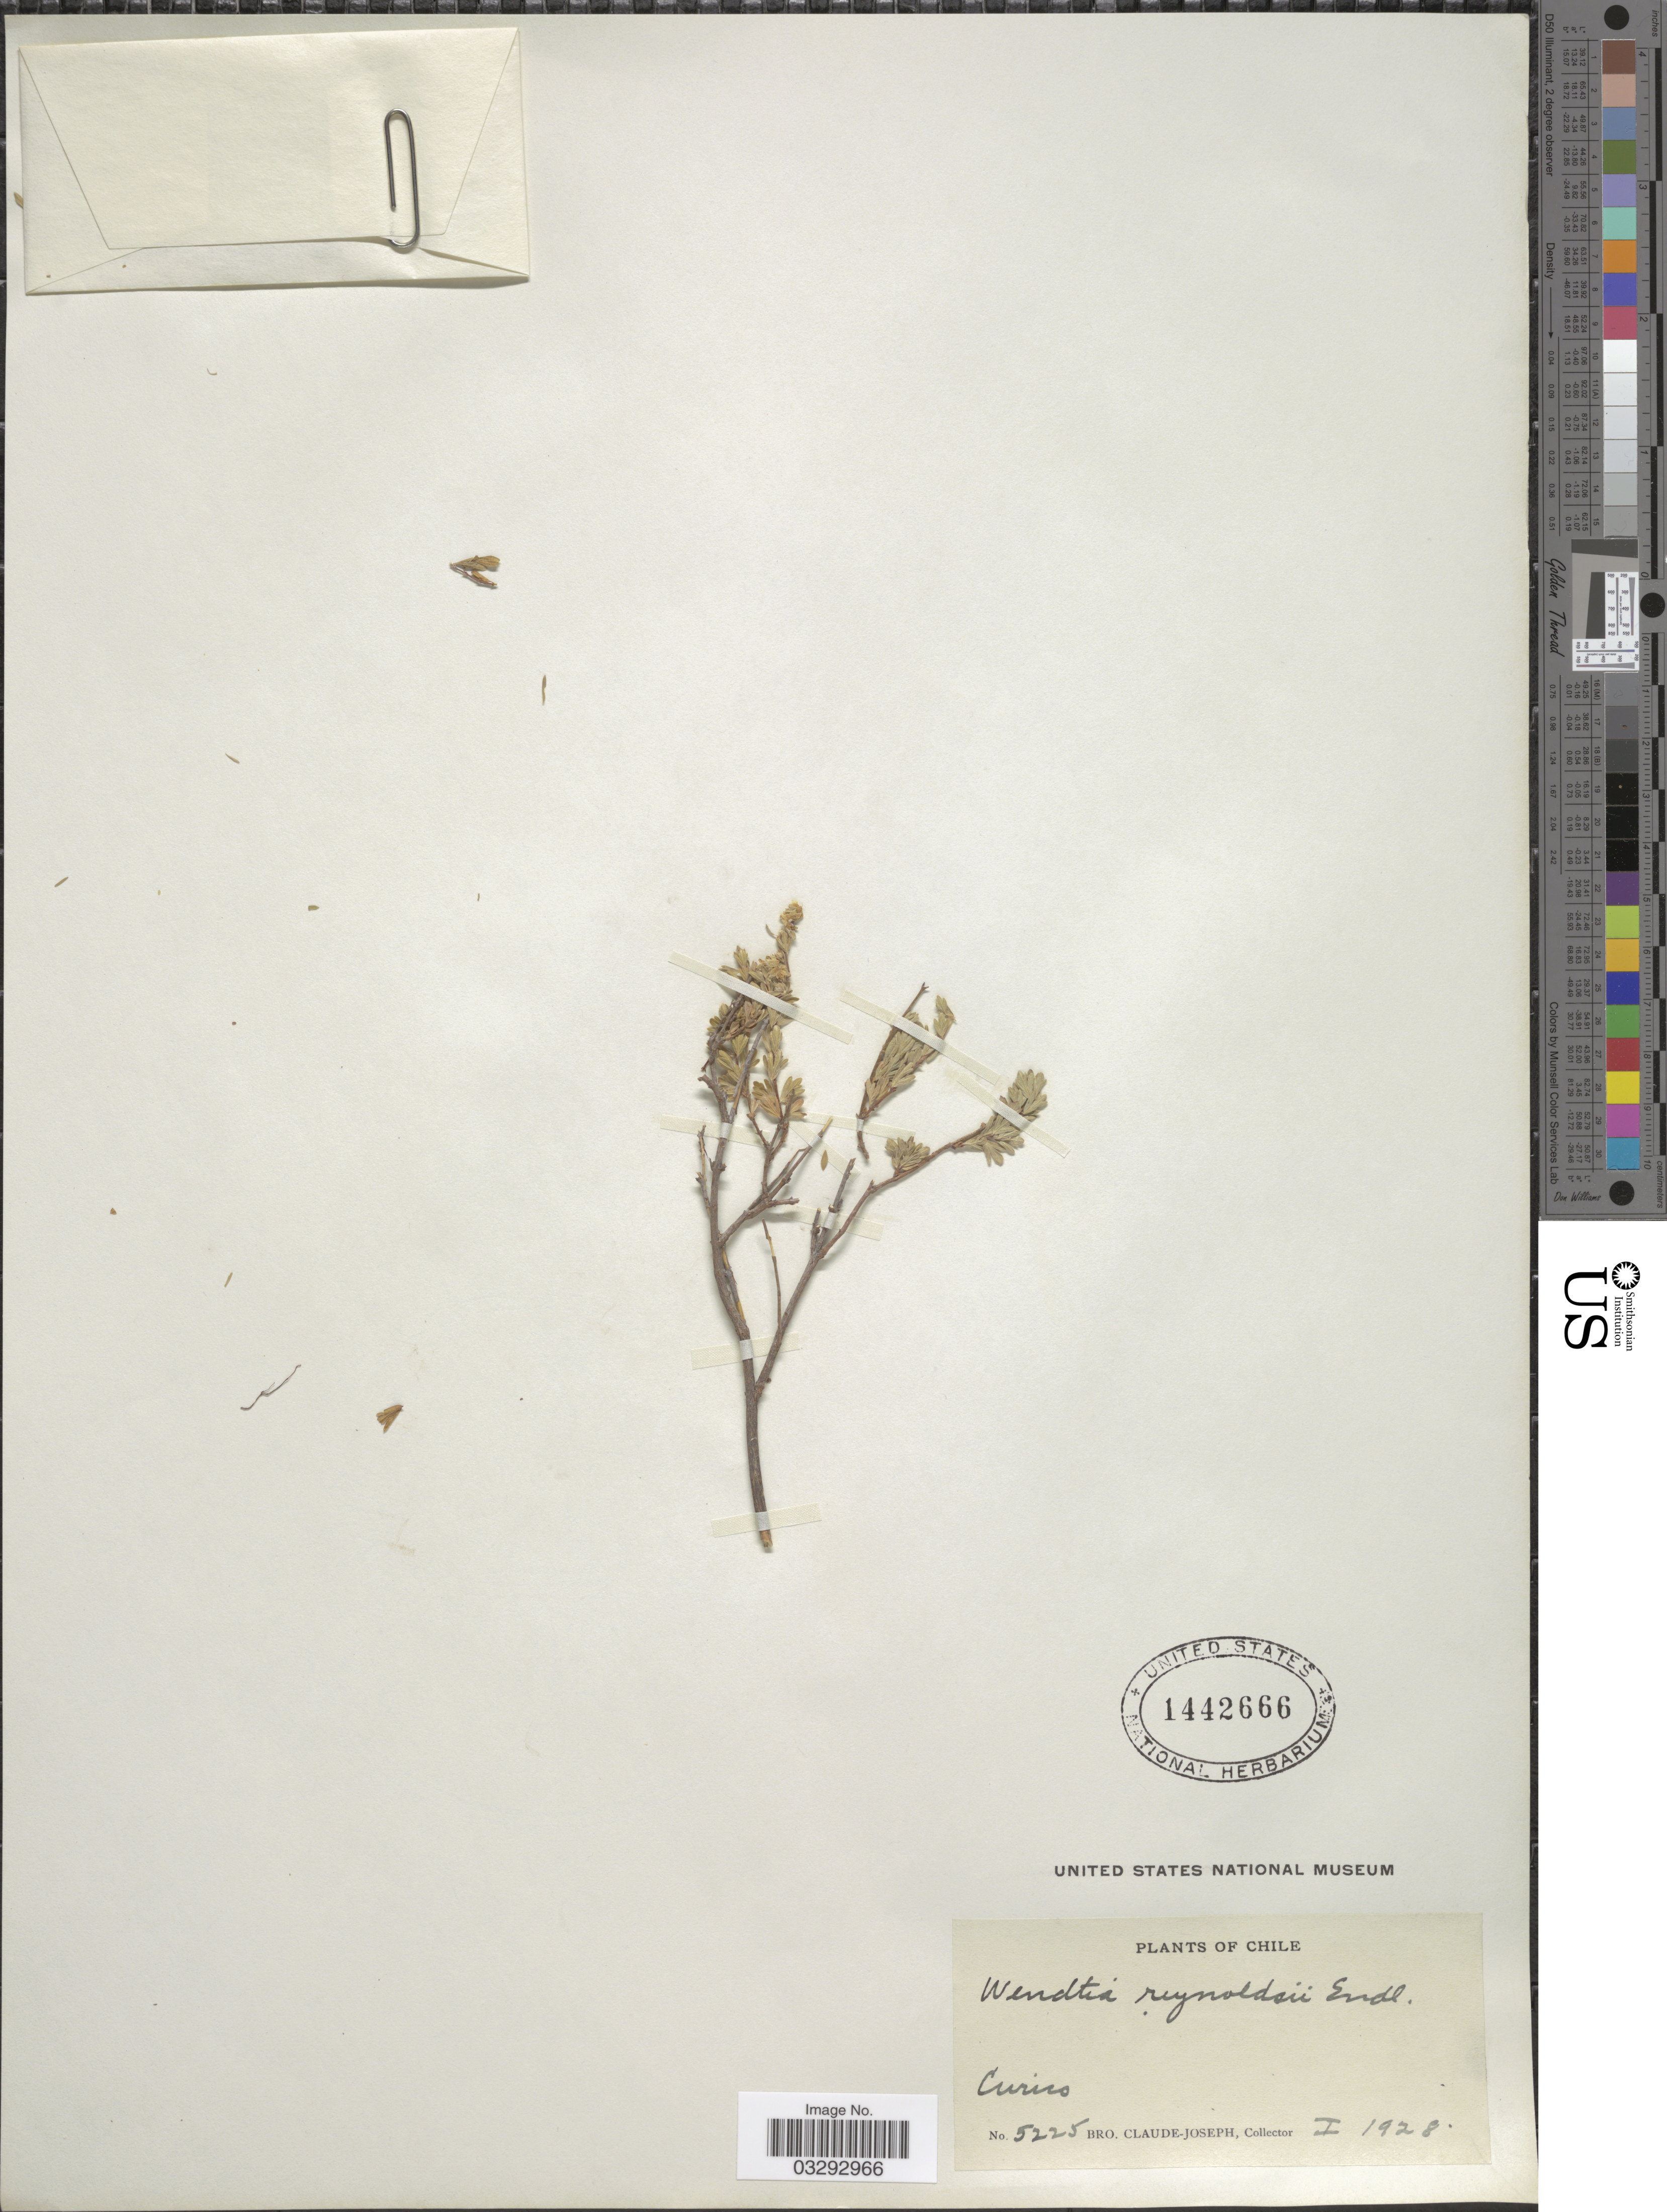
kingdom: Plantae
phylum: Tracheophyta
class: Magnoliopsida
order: Geraniales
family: Vivianiaceae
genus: Wendtia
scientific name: Wendtia gracilis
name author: Meyen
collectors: Bro. Claude-Joseph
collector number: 5225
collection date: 1928-01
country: Chile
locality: Curico.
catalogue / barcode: US 1442666